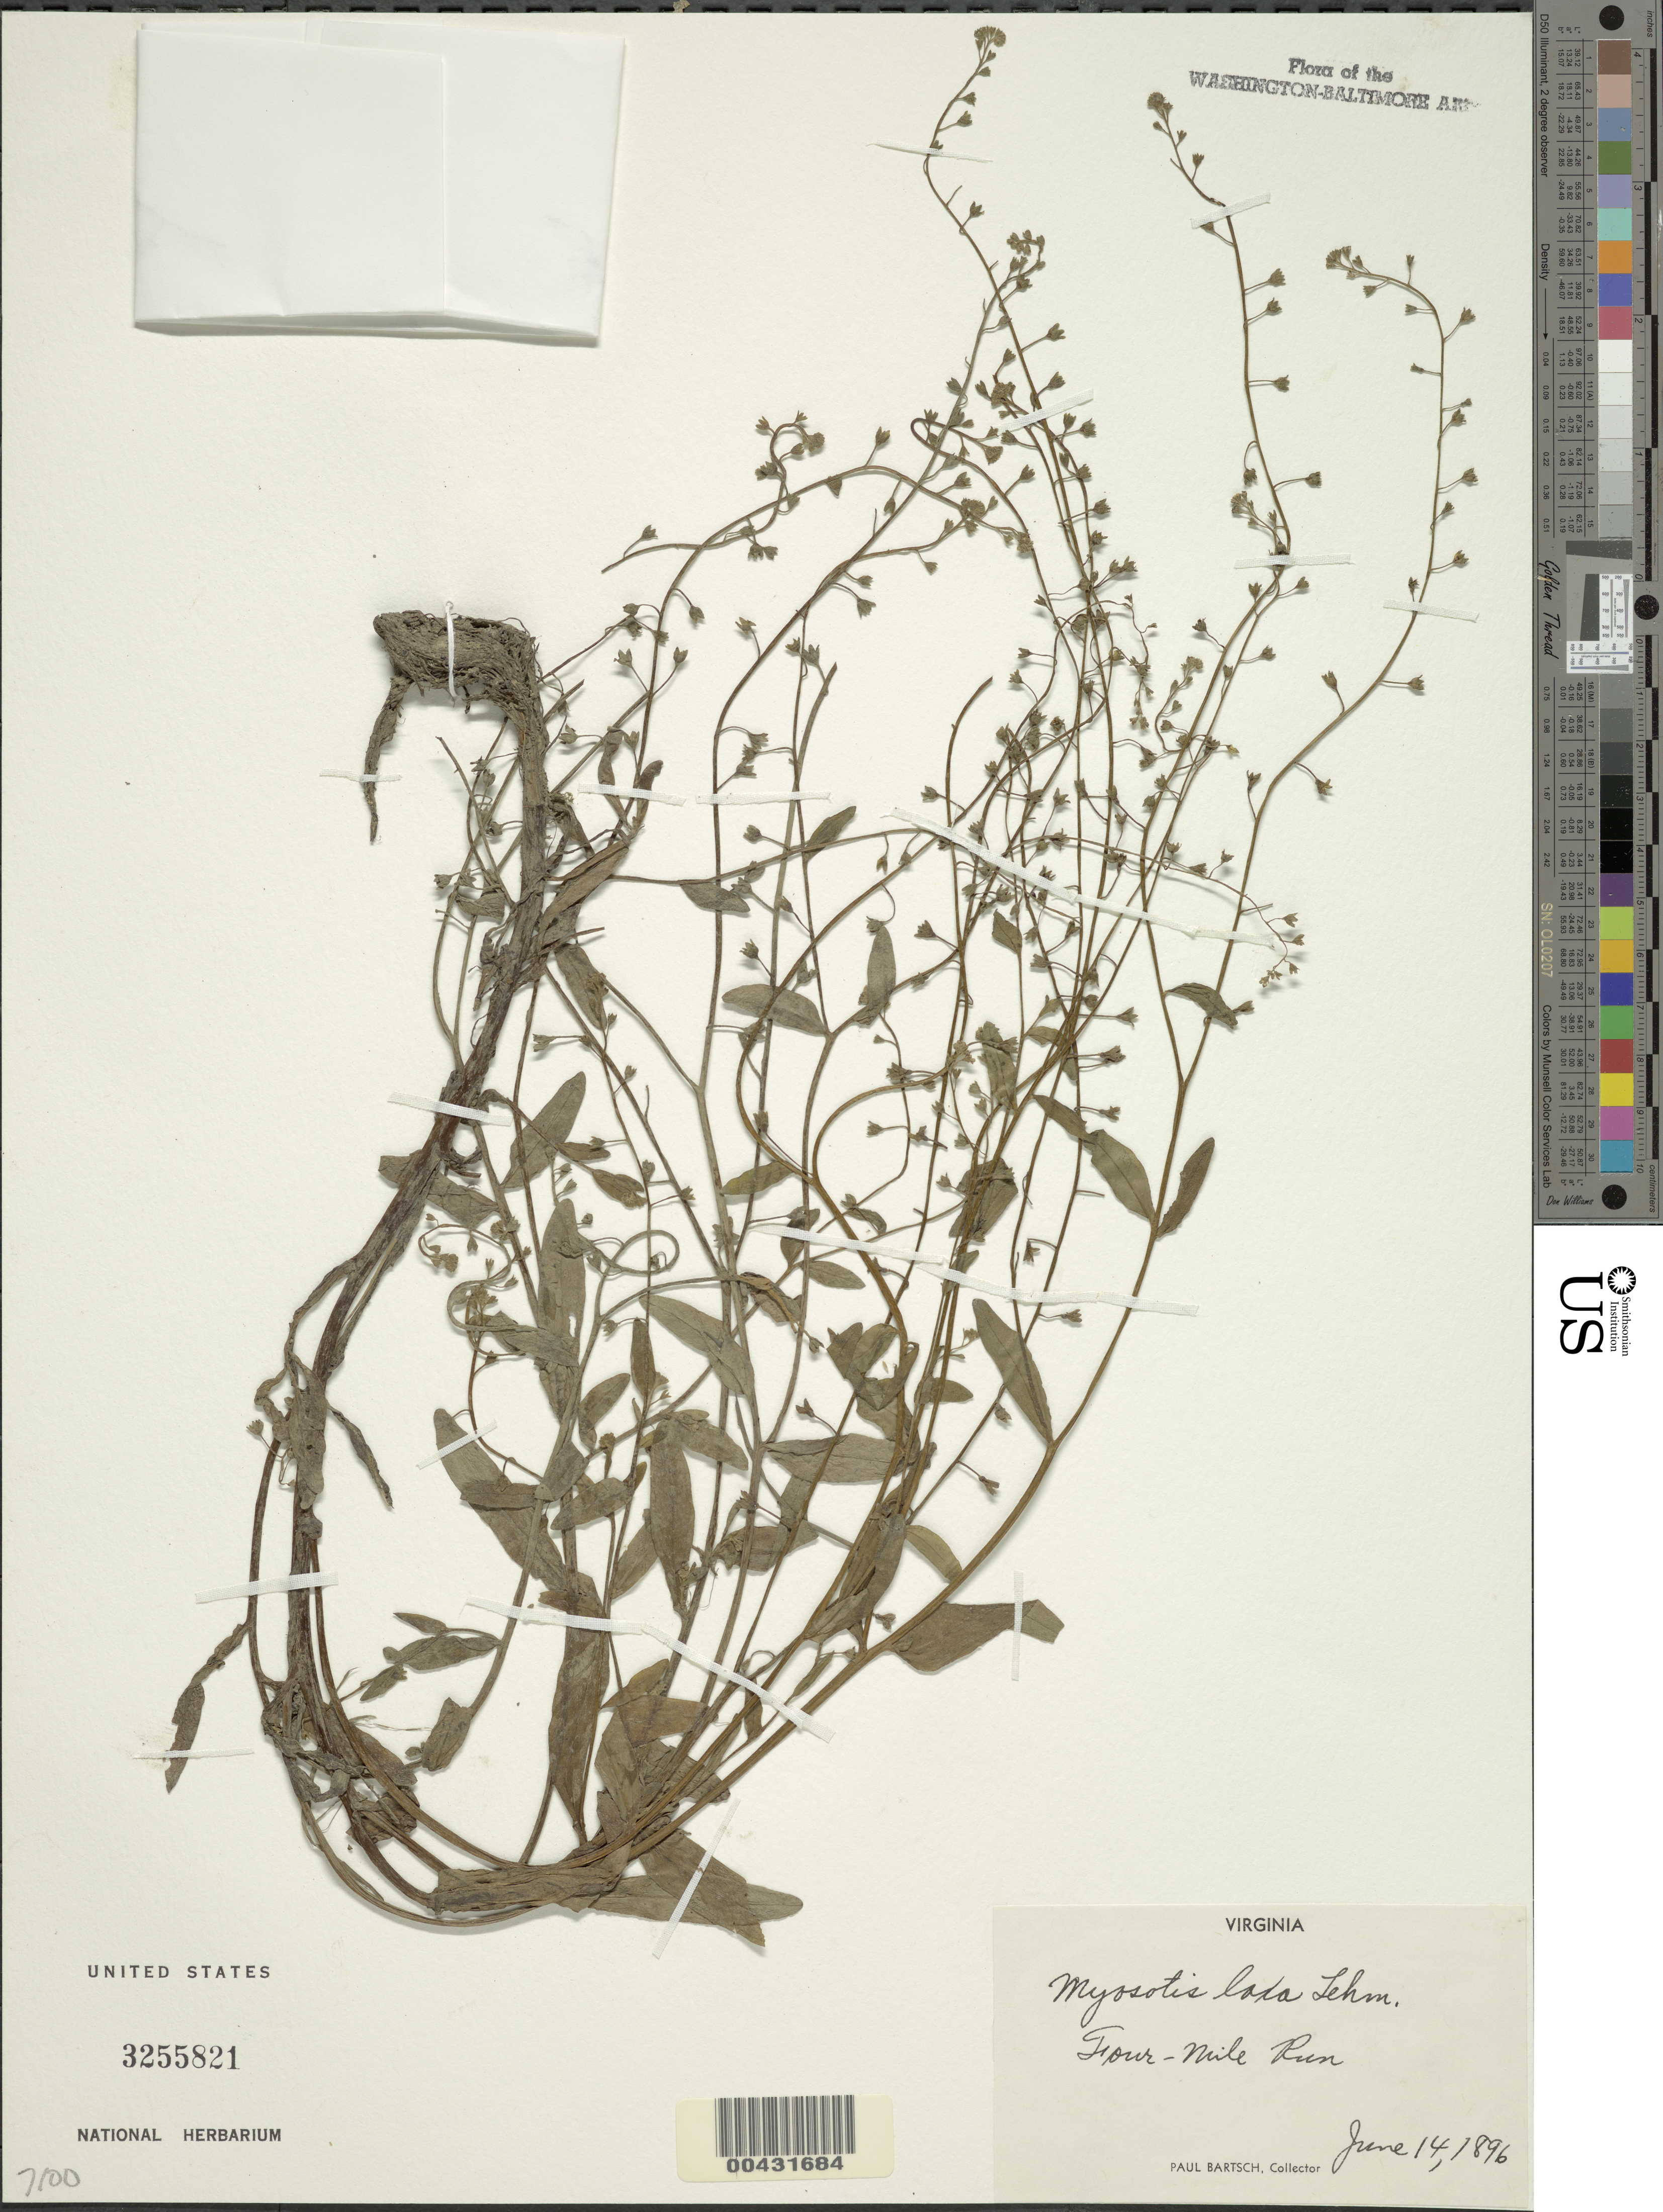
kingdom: Plantae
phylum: Tracheophyta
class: Magnoliopsida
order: Boraginales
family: Boraginaceae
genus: Myosotis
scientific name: Myosotis laxa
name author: F. Lehm.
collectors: P. Bartsch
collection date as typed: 14 Jun 1896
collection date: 1896-06-14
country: United States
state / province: Virginia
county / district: Arlington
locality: Four Mile Run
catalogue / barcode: US 3255821